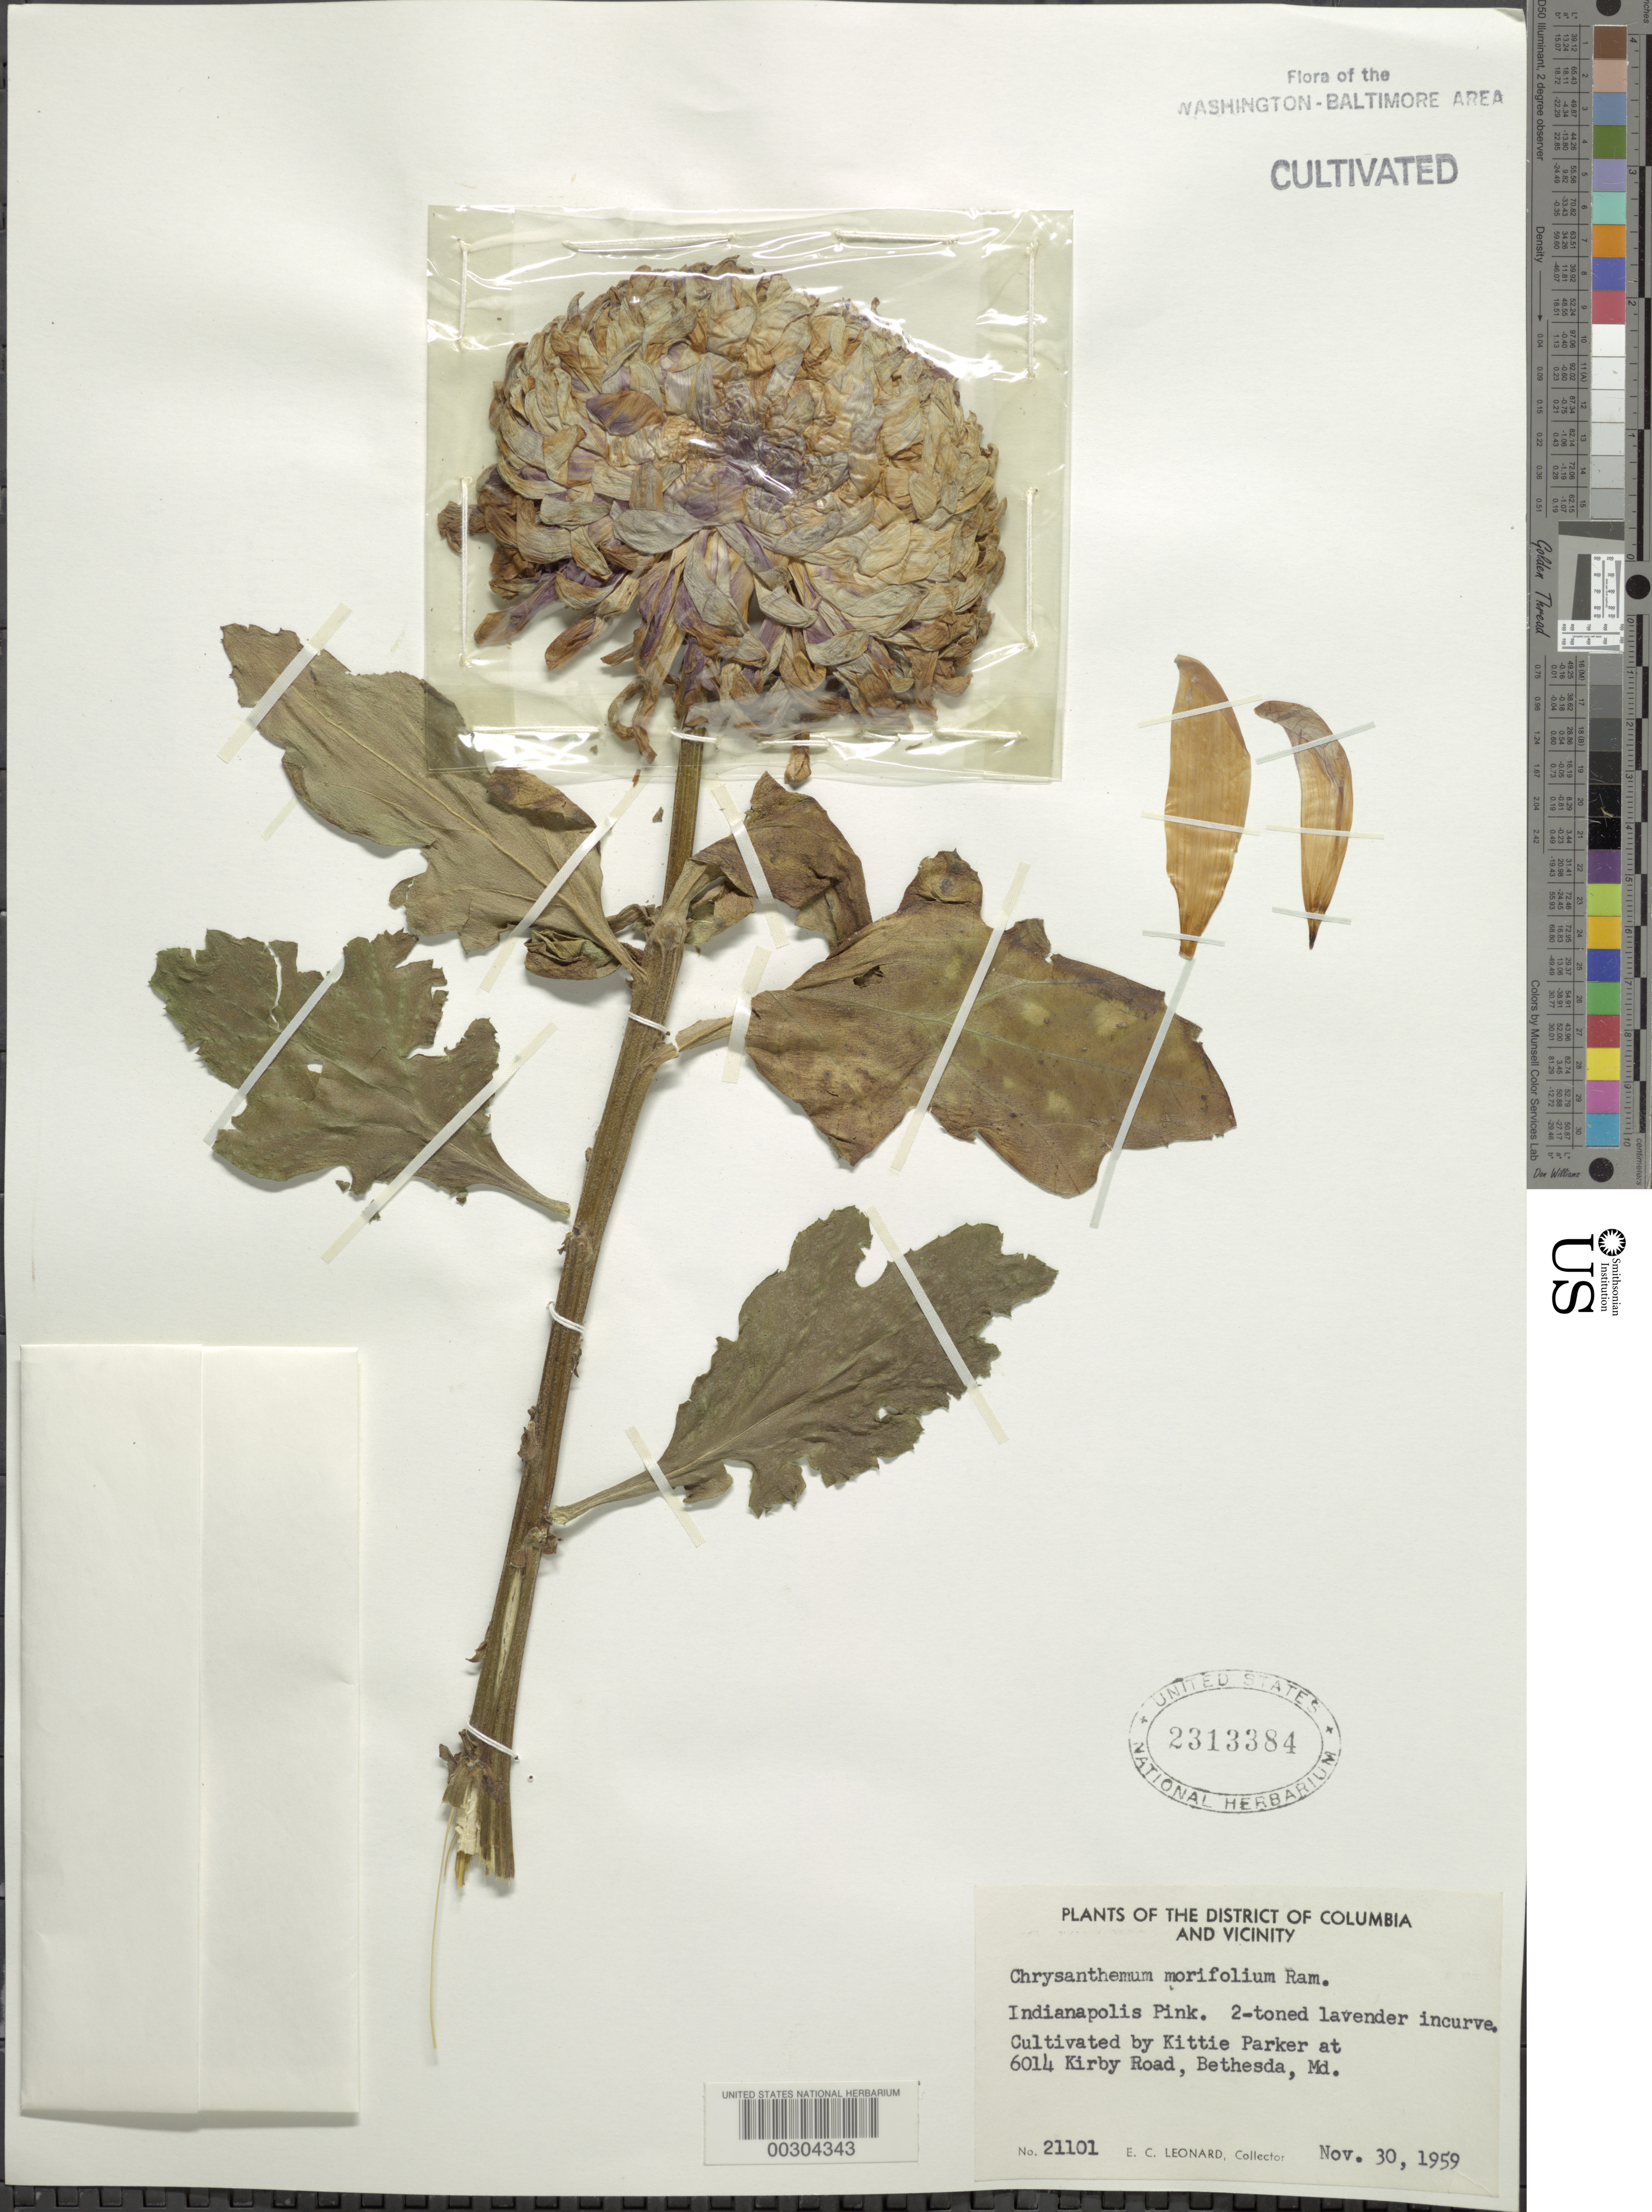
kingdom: Plantae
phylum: Tracheophyta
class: Magnoliopsida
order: Asterales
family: Asteraceae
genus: Chrysanthemum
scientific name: Chrysanthemum morifolium 'Indianapolis Pink'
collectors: E. C. Leonard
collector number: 21101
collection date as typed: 30 Nov 1959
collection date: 1959-11-30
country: United States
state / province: Maryland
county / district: Montgomery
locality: Bethesda, 6014 Kirby Rd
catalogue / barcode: US 2313384